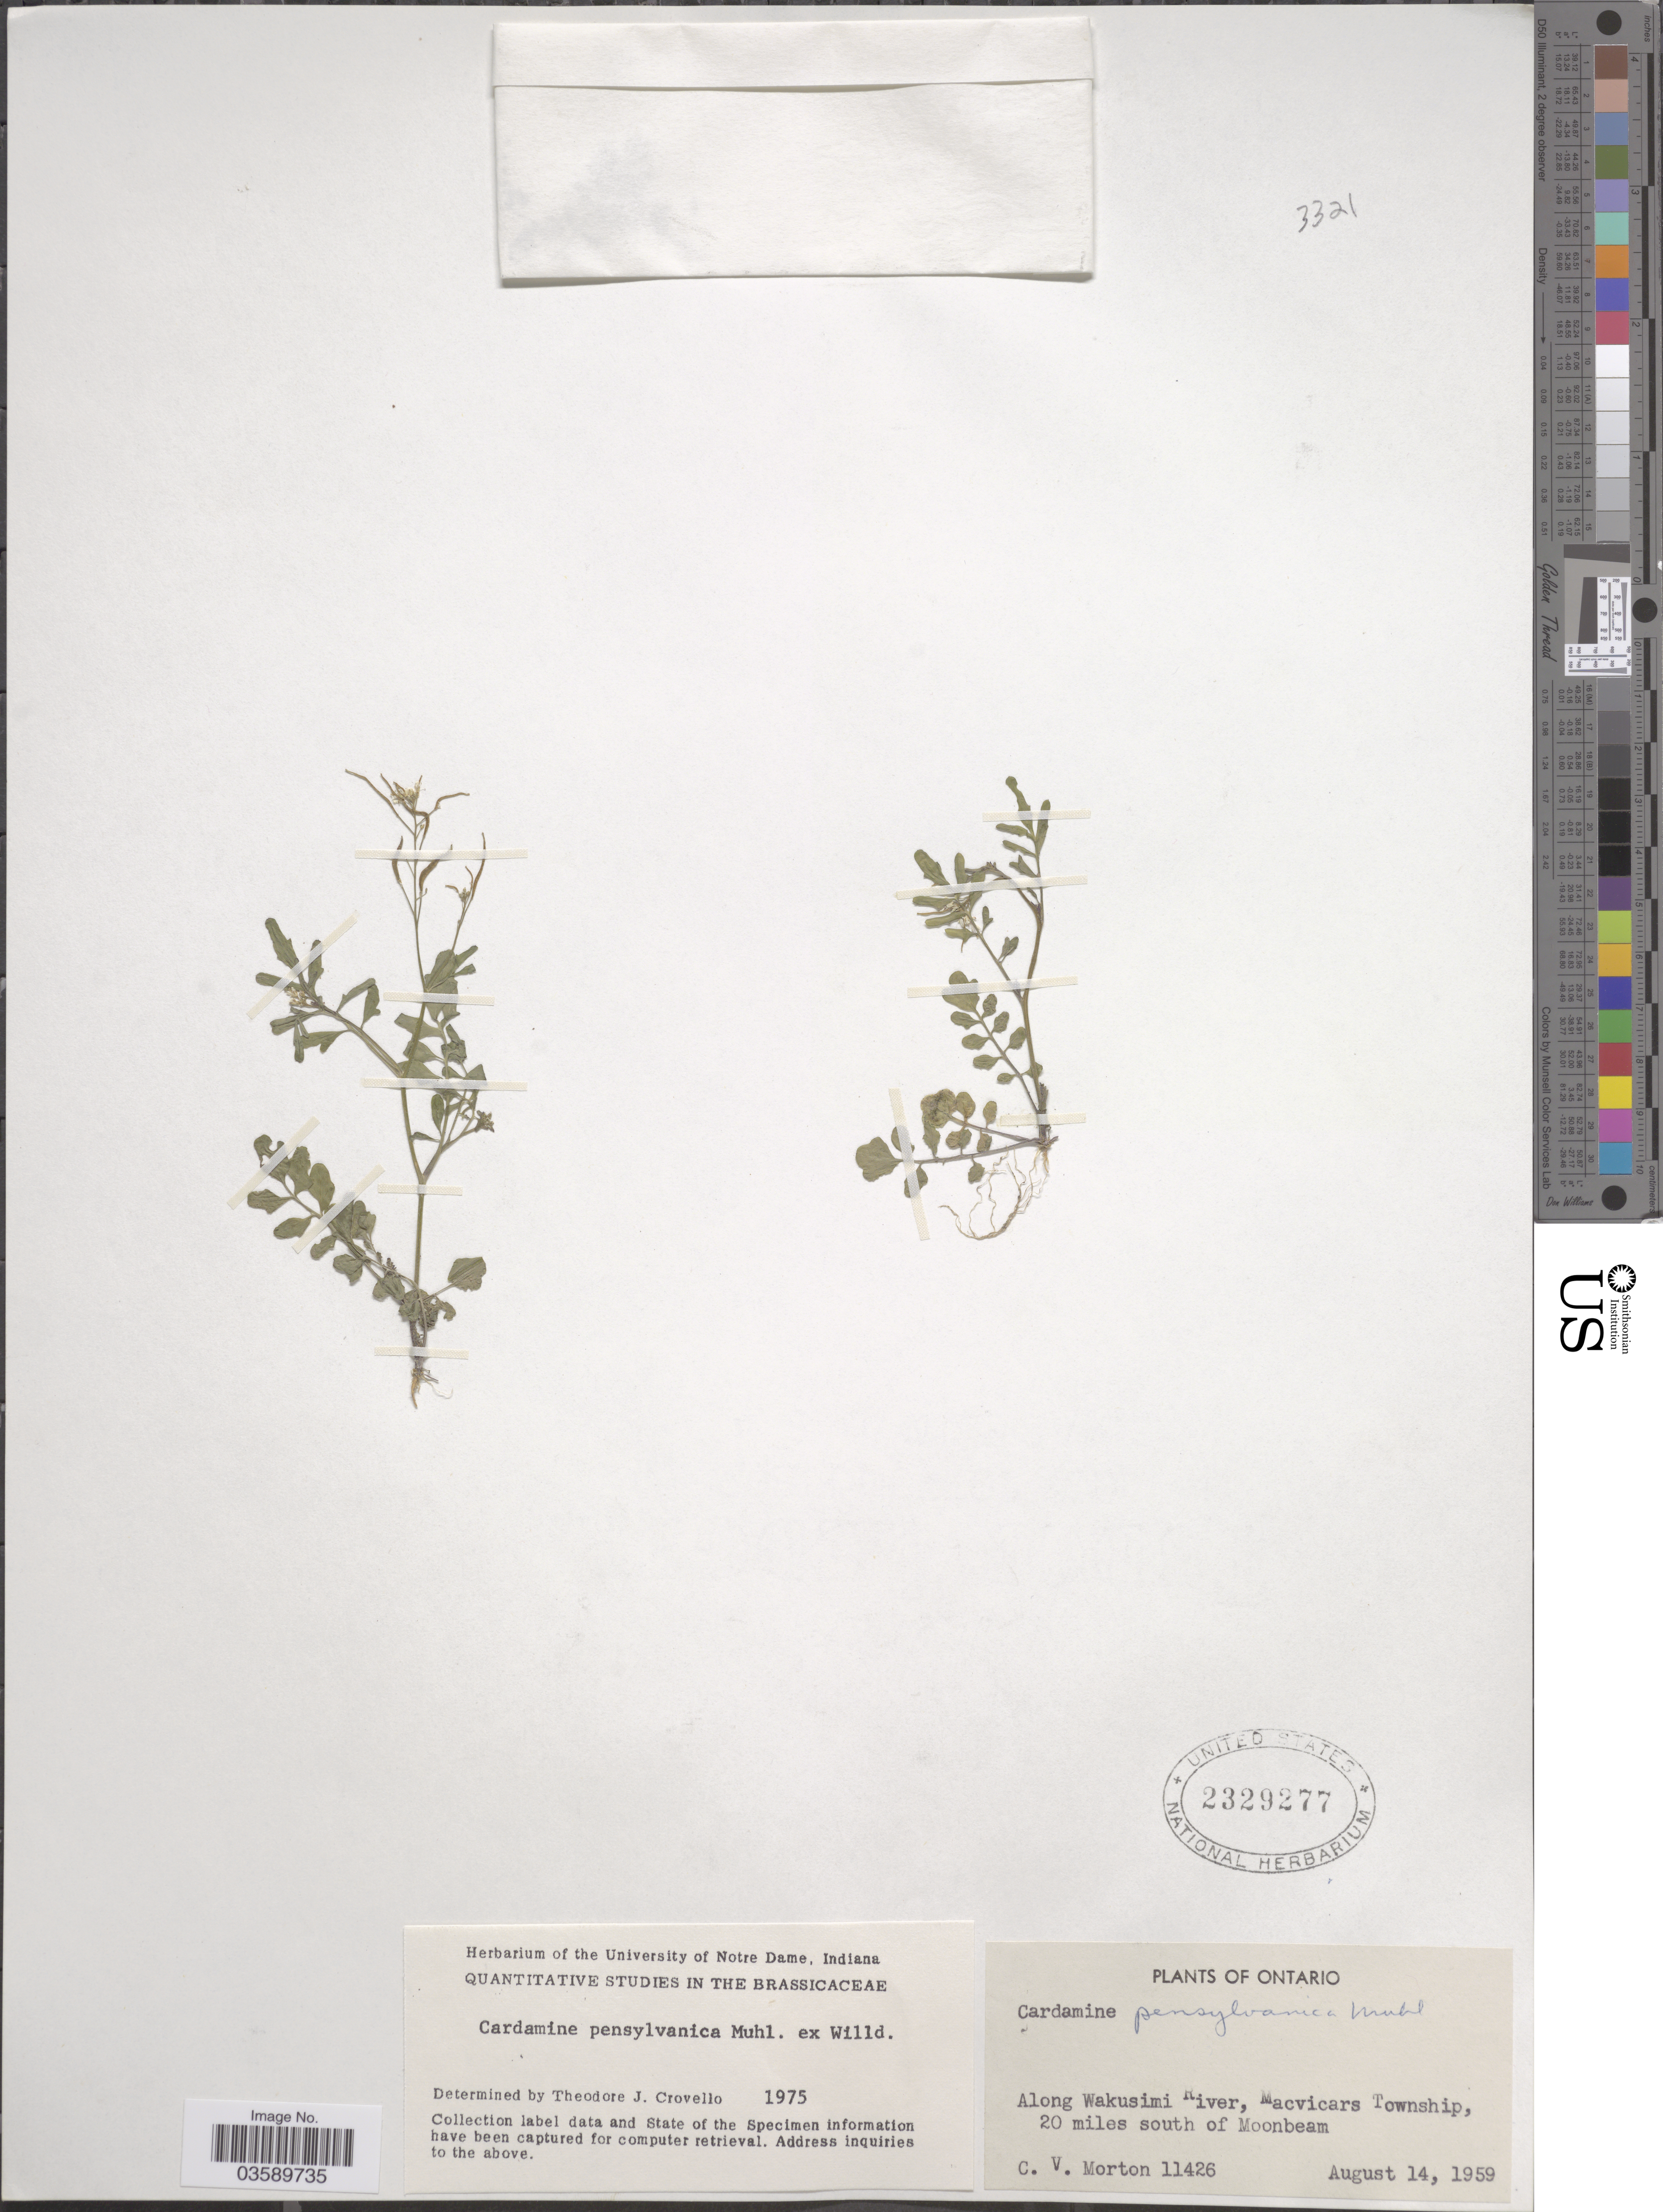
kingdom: Plantae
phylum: Tracheophyta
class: Magnoliopsida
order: Brassicales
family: Brassicaceae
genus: Cardamine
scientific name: Cardamine pensylvanica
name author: Muhl. ex Willd.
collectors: C. V. Morton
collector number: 11426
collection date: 1959-08-14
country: Canada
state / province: Ontario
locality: Along Wakusimi River, Macvicars Township, 20 miles south of Moonbeam.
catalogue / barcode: US 2329277